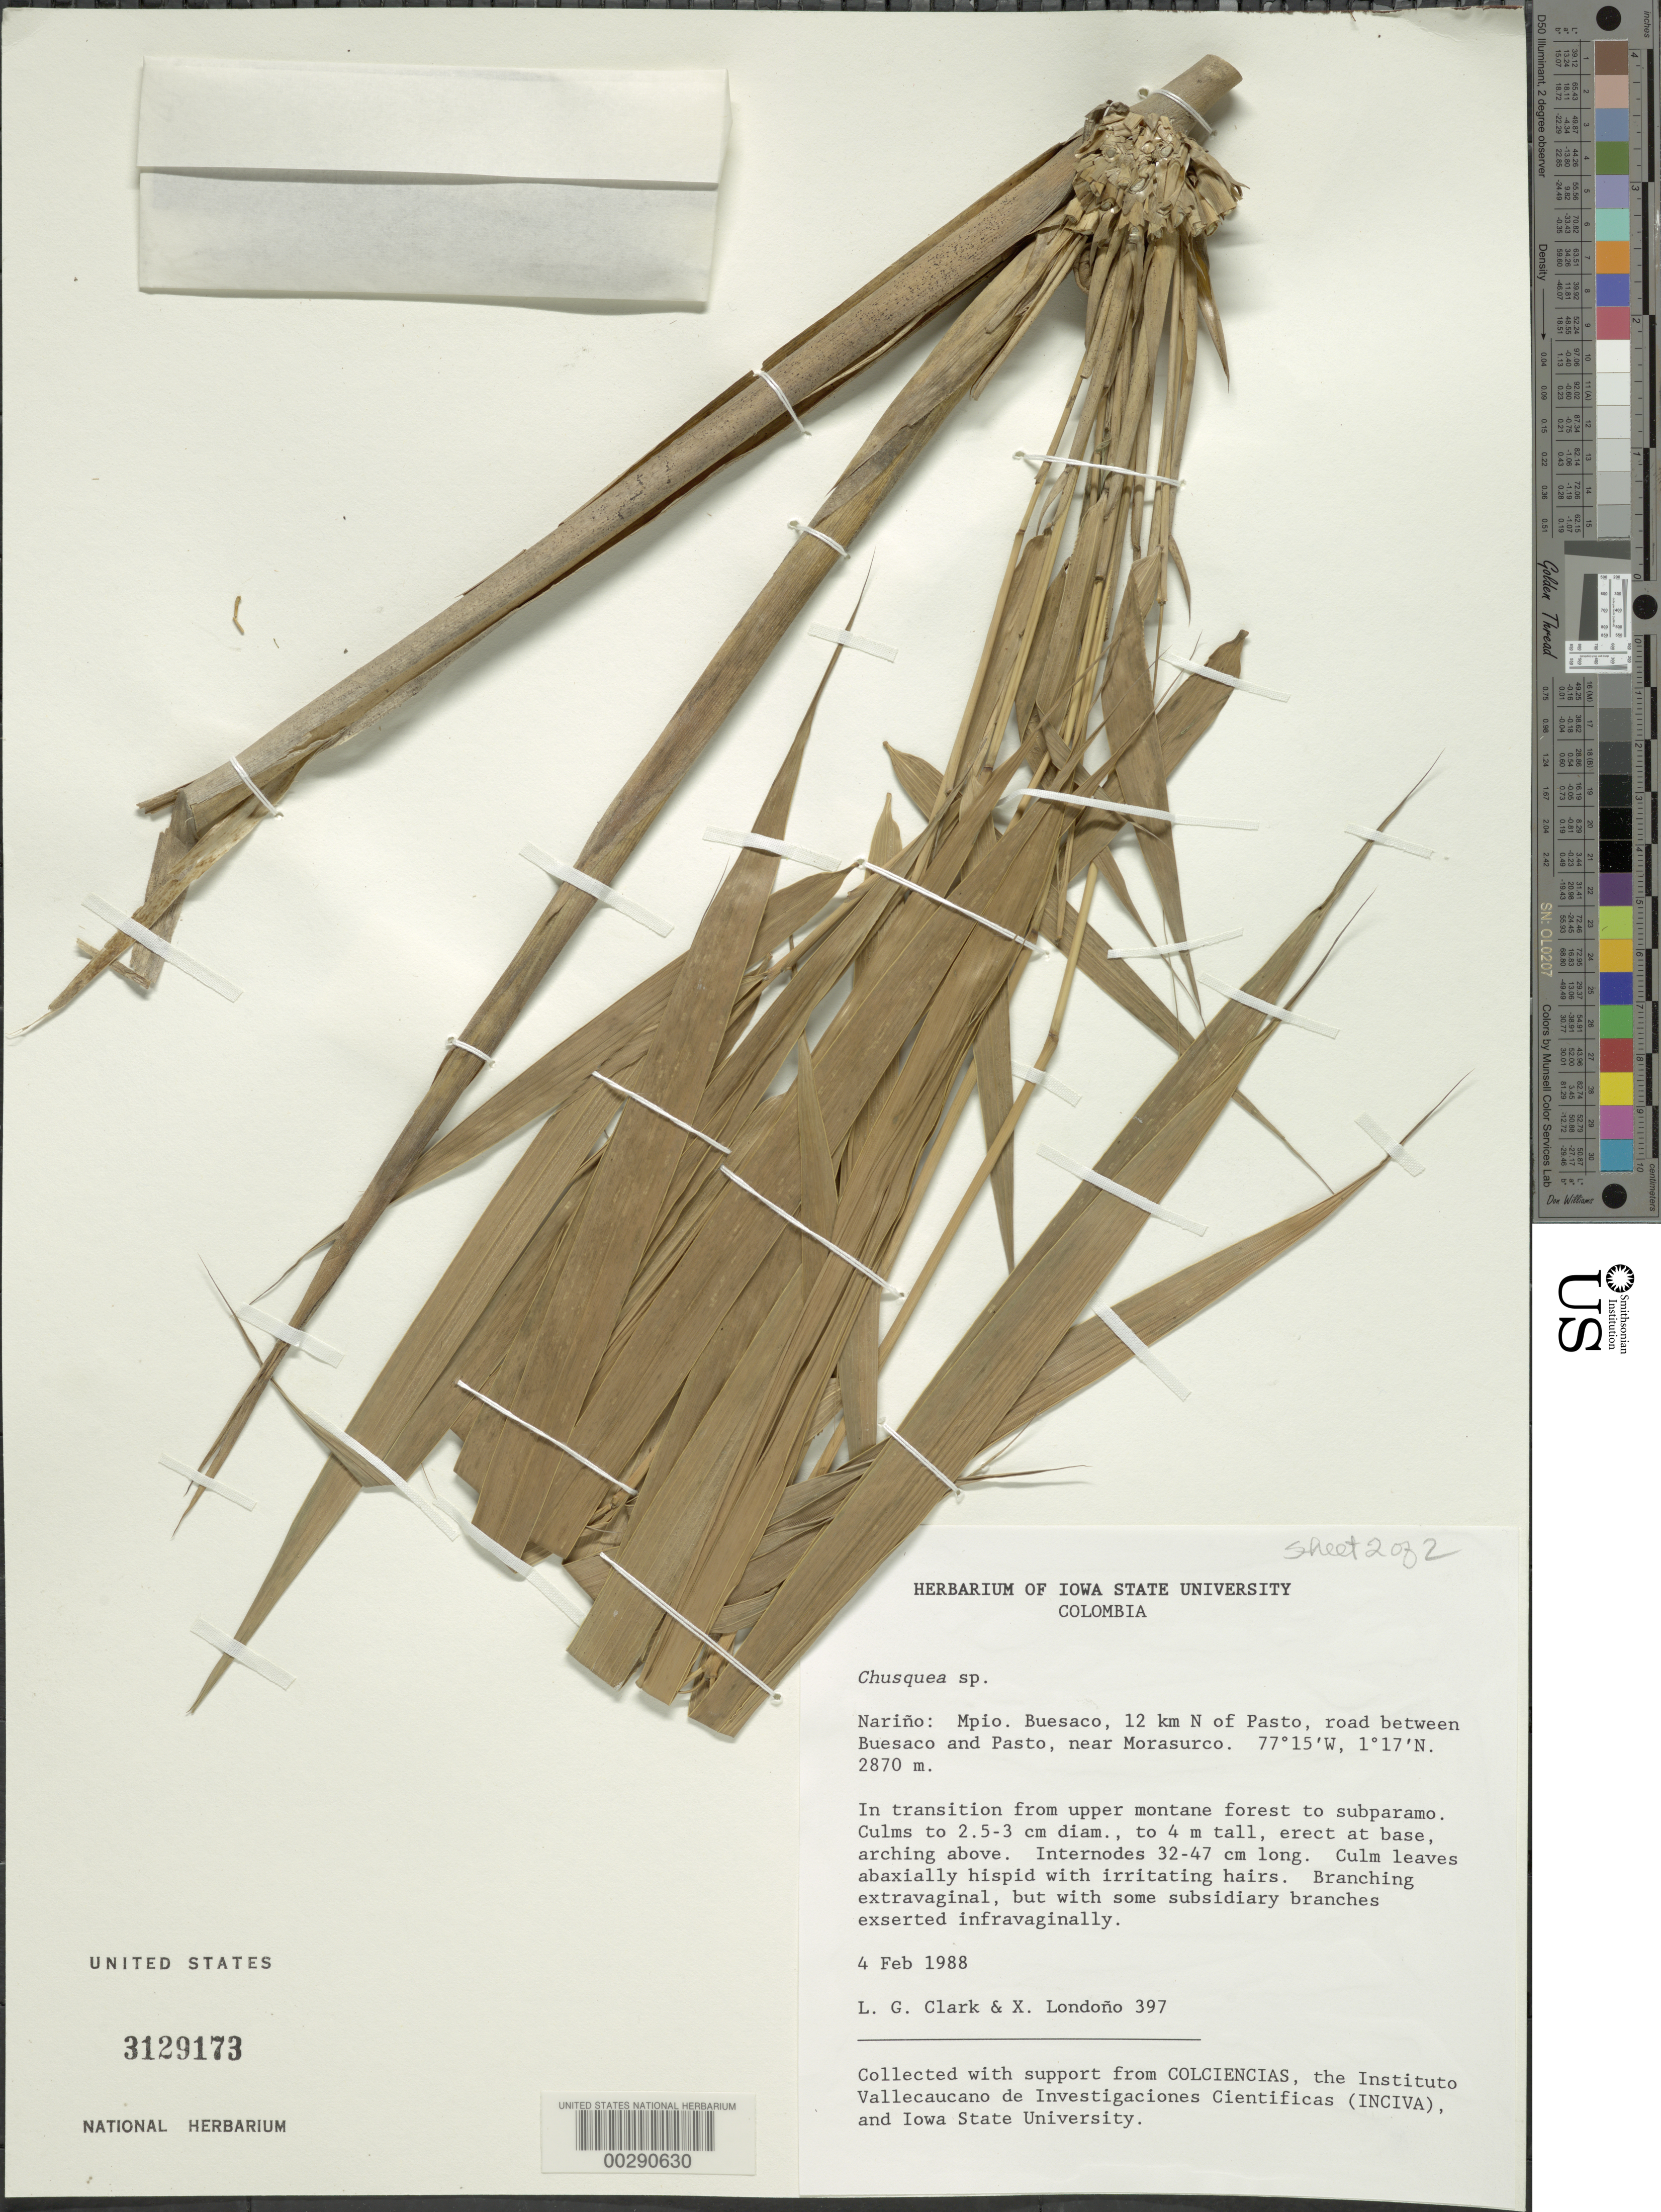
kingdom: Plantae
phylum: Tracheophyta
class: Liliopsida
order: Poales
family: Poaceae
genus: Chusquea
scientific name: Chusquea sp.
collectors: L. G. Clark & X. Londoño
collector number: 397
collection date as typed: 04 Feb 1988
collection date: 1988-02-04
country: Colombia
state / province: Nariño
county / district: Buesaco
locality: Mun. Buesaco, 12 km N of Pasto, road between Buesaco and Pasto, near Morasurco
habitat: In transition from upper montane forest to subpramo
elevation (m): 2870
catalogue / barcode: US 3129173